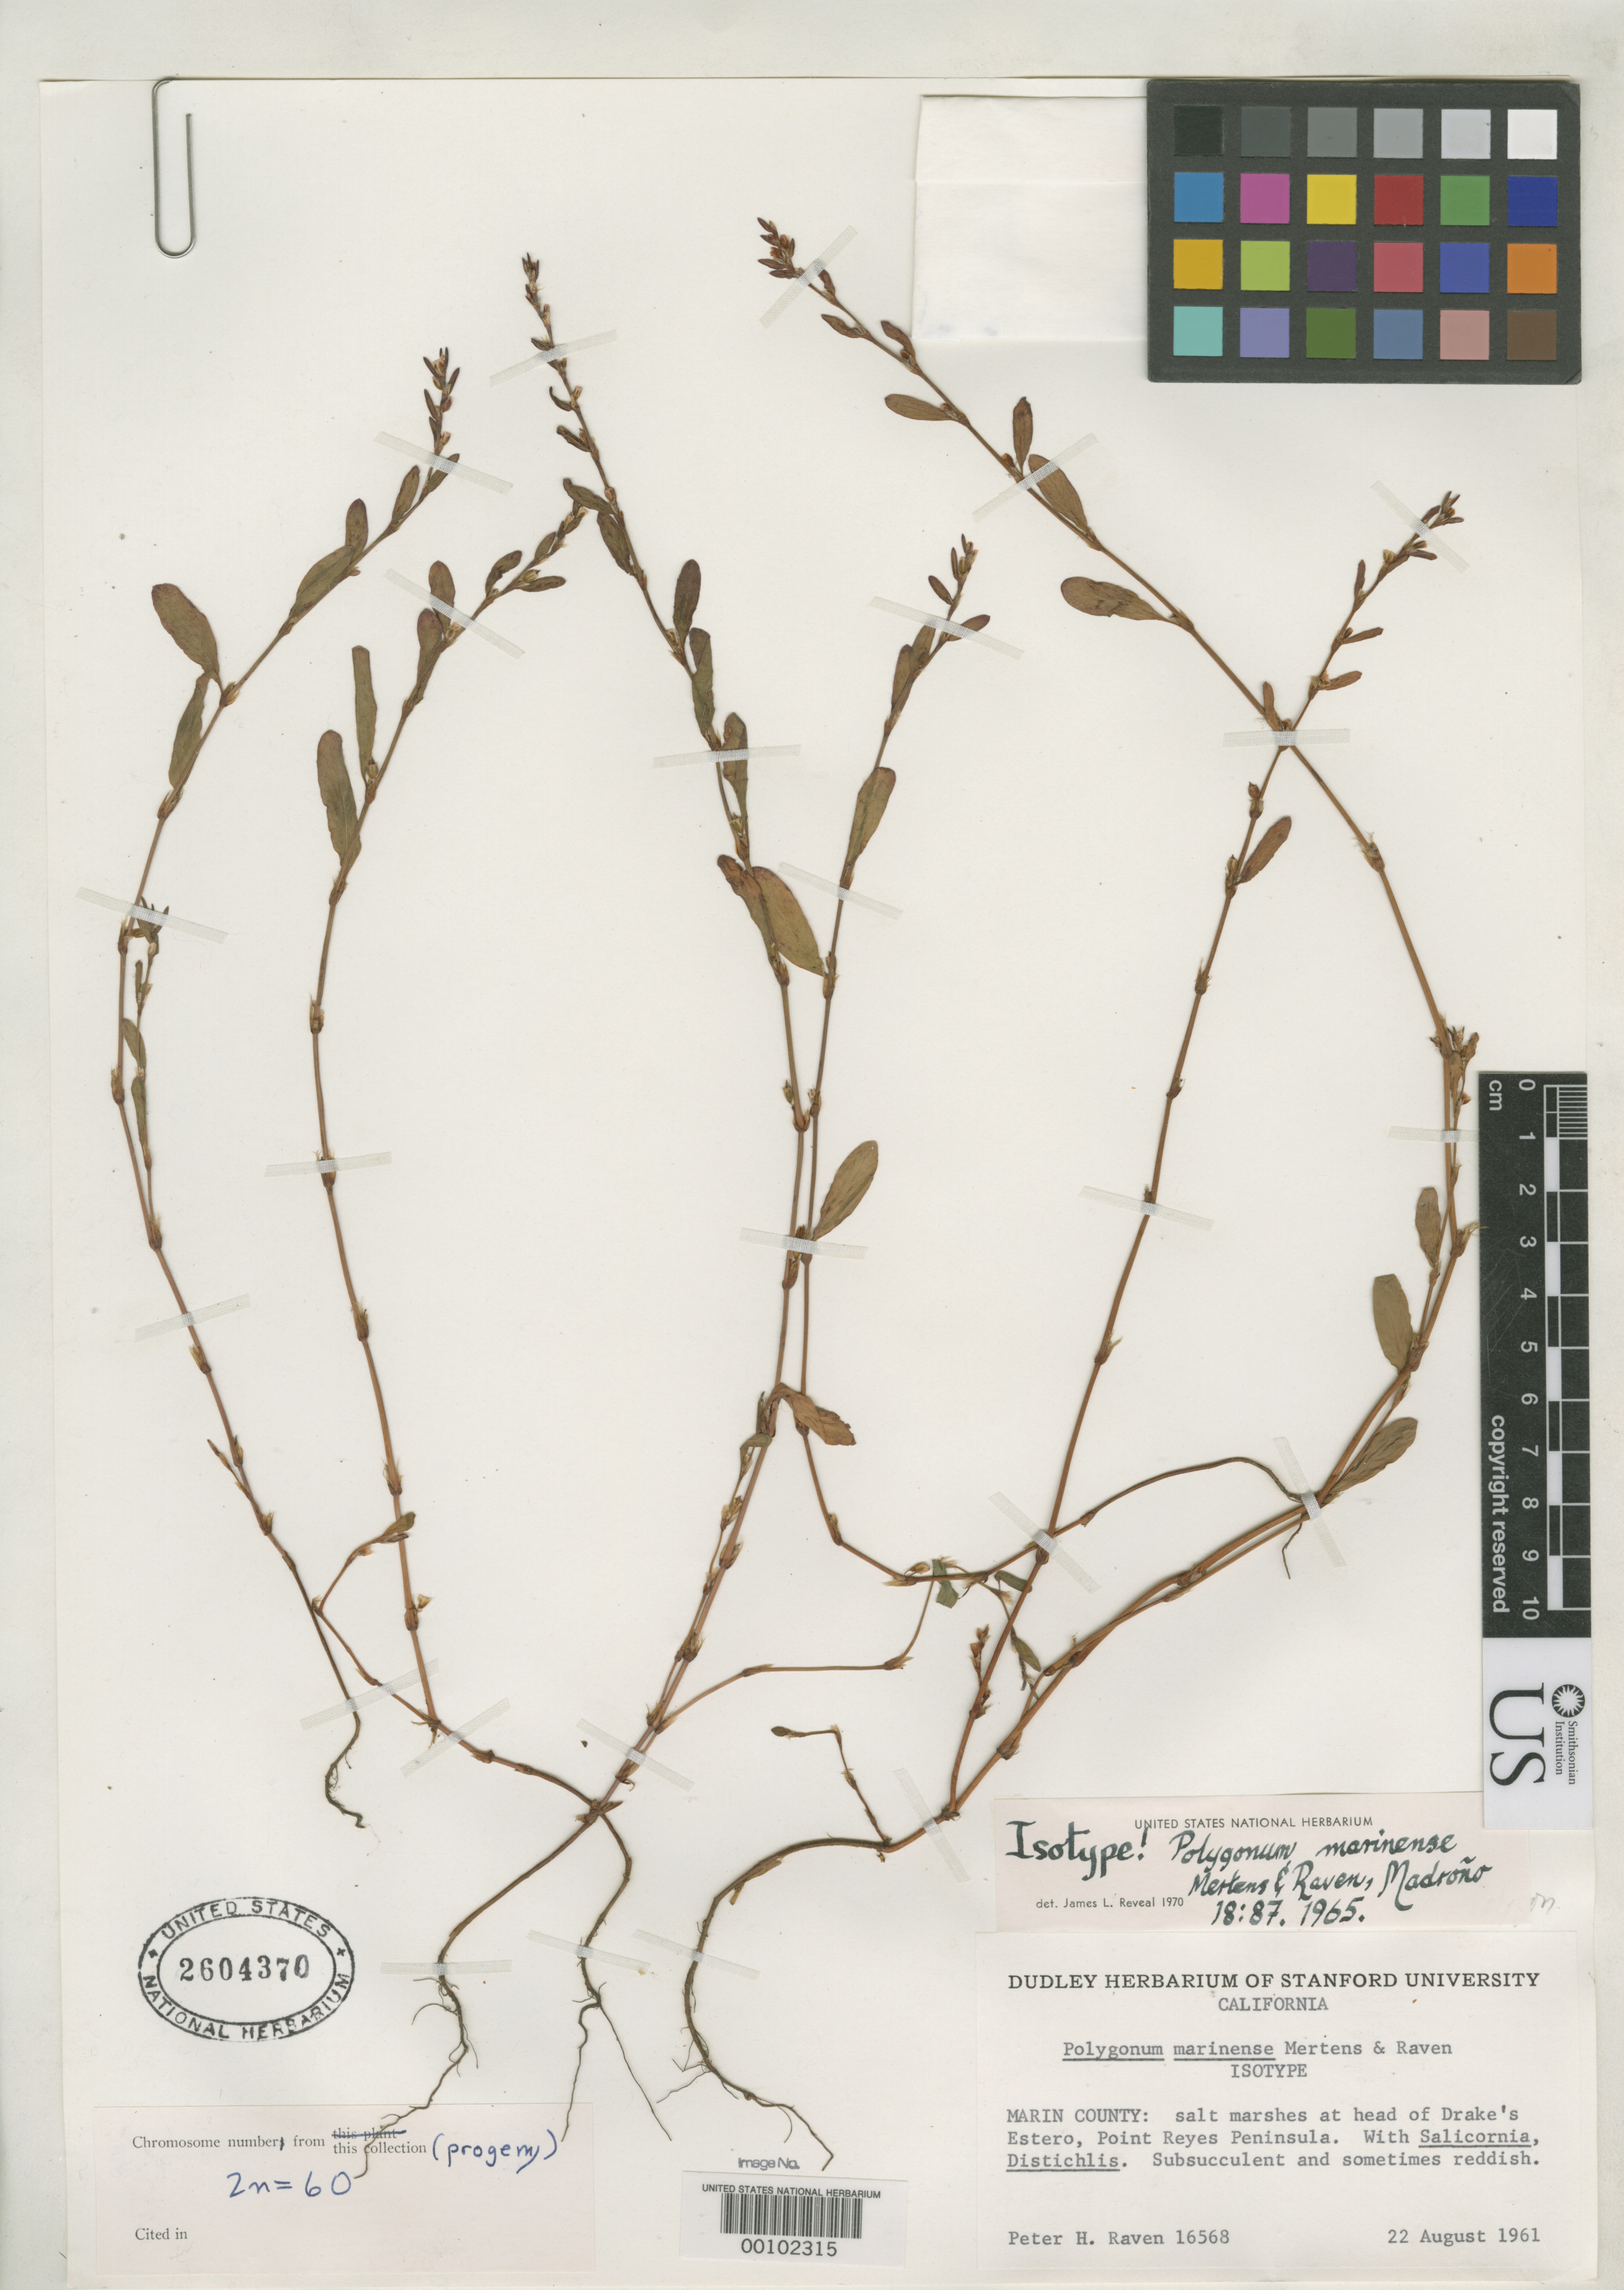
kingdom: Plantae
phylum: Tracheophyta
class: Magnoliopsida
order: Caryophyllales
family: Polygonaceae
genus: Polygonum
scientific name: Polygonum marinense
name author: T.R. Mert. & P.H. Raven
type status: Isotype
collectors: P. H. Raven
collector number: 16568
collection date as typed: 22 Aug 1961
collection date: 1961-08-22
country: United States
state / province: California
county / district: Marin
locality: Head of Drake's estero, Point Reyes peninsula.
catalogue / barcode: US 2604370